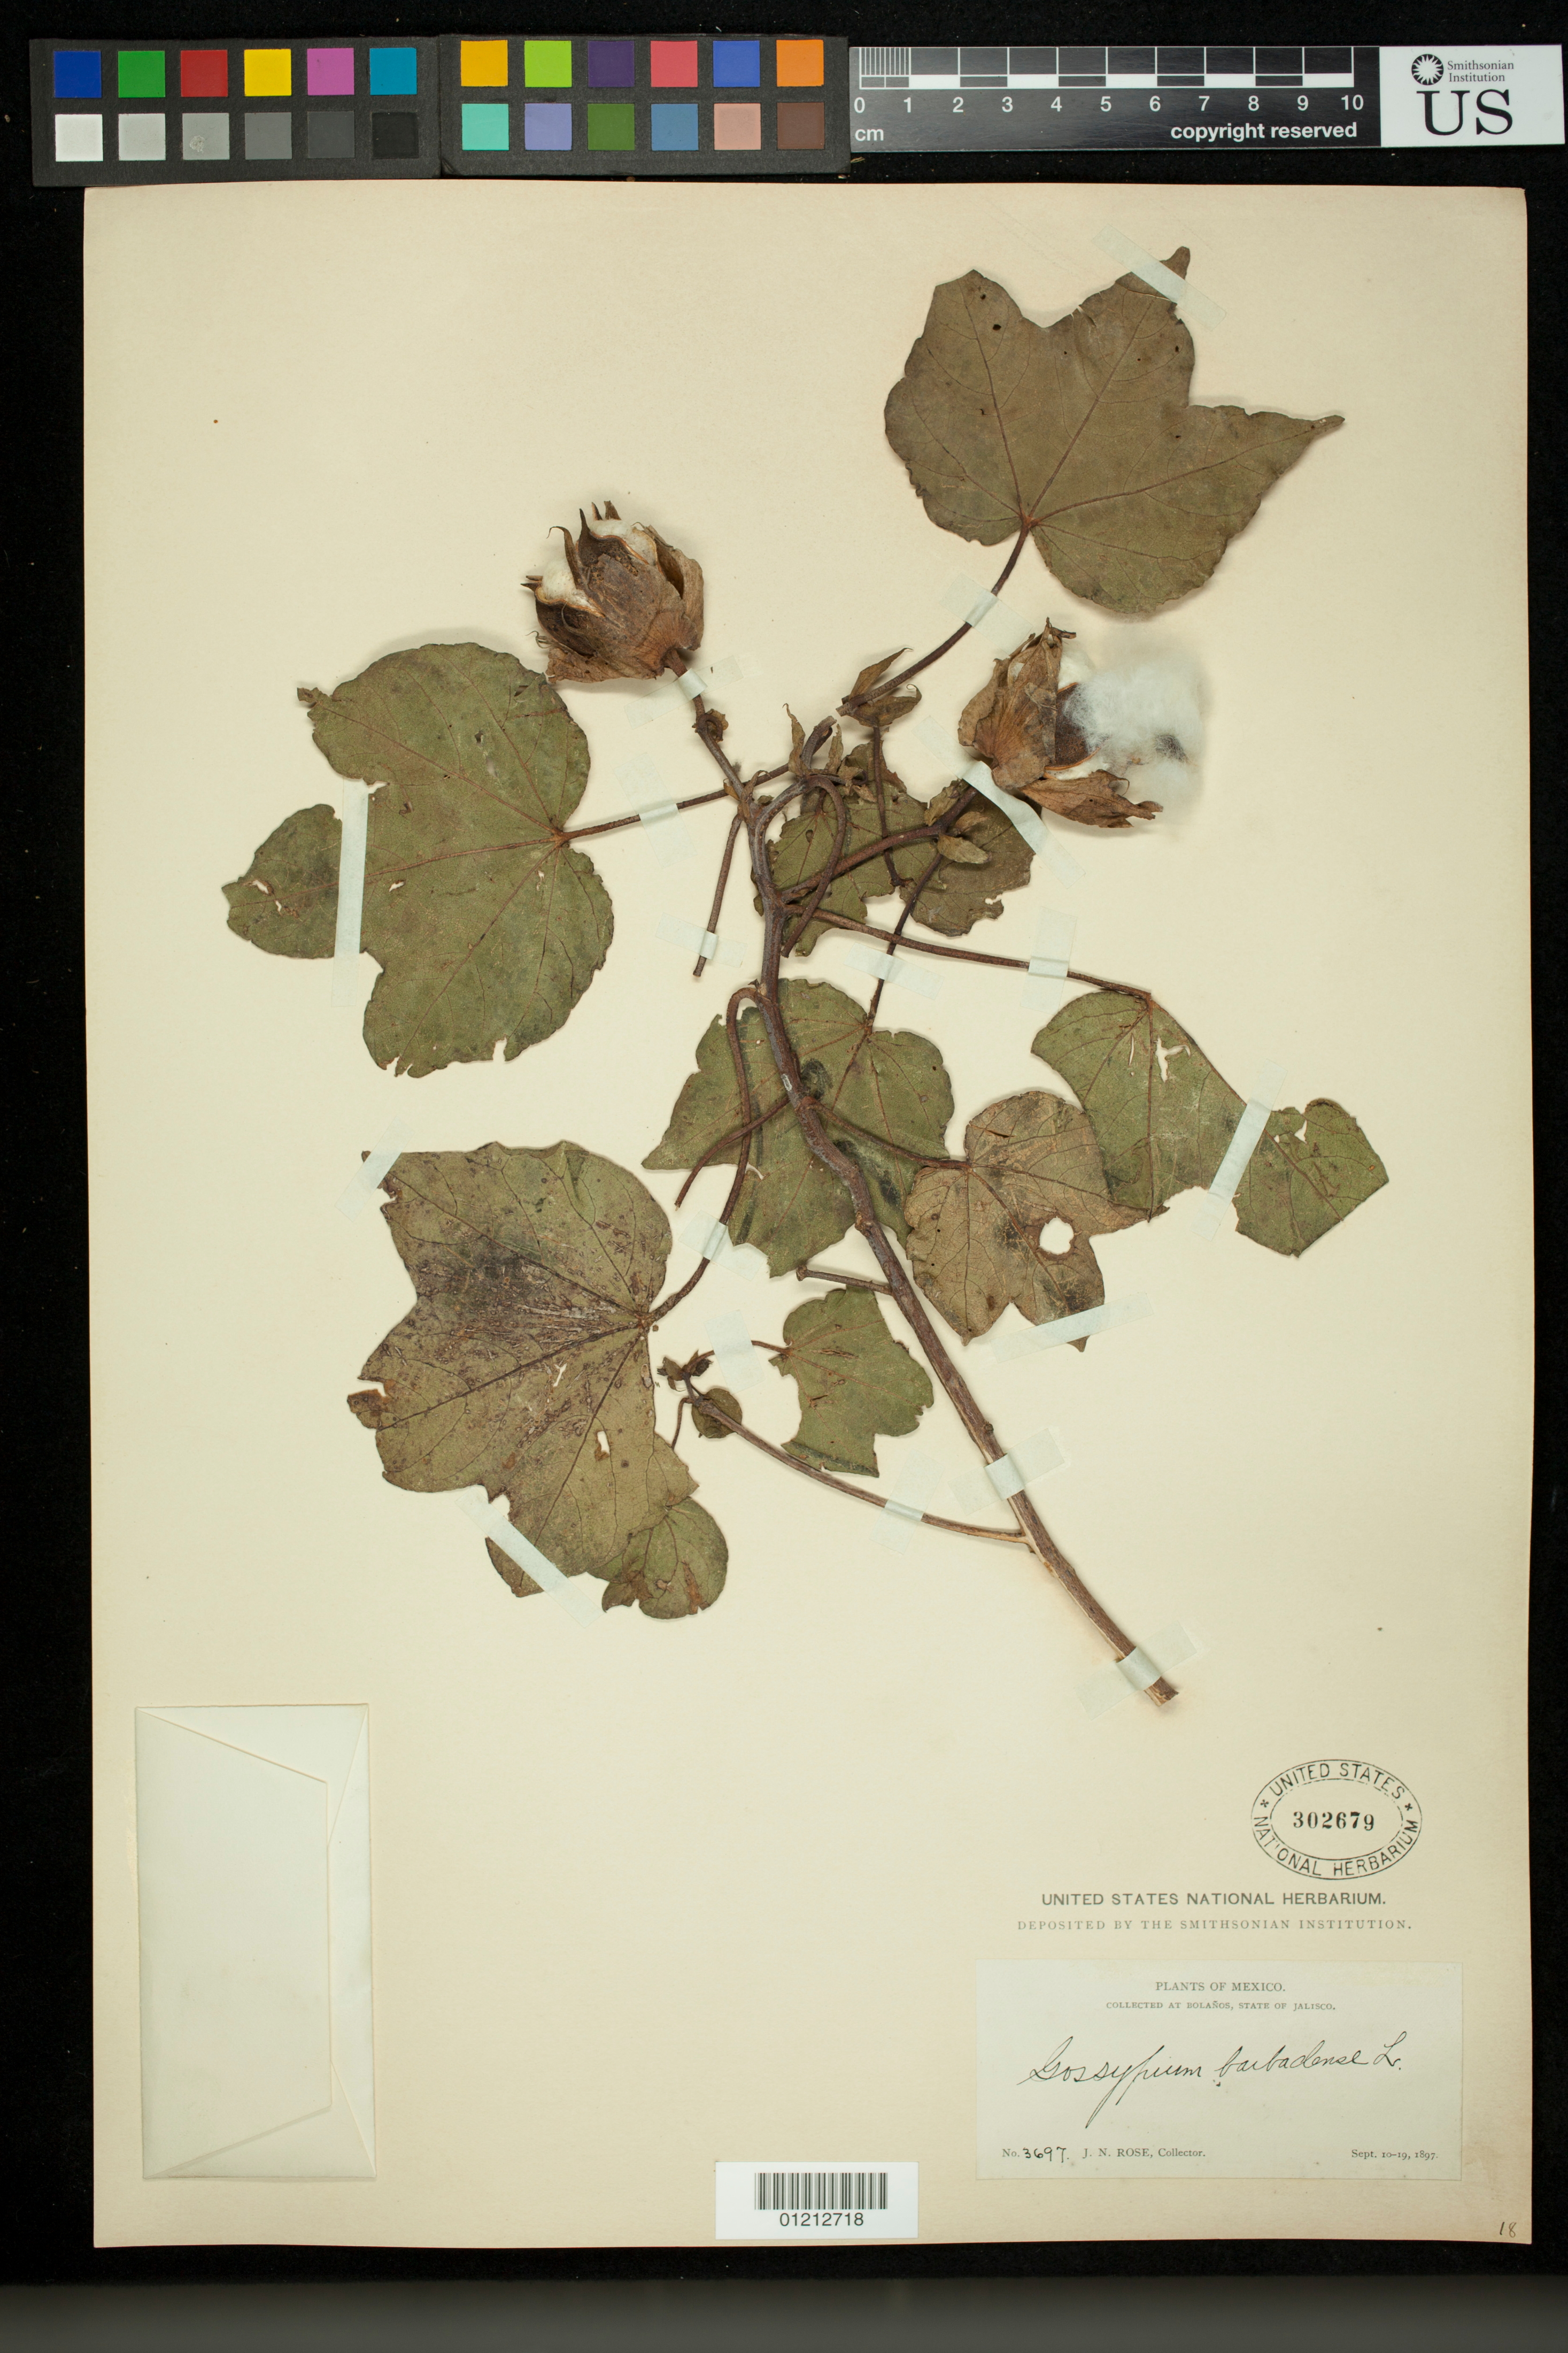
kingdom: Plantae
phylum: Tracheophyta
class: Magnoliopsida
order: Malvales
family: Malvaceae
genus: Gossypium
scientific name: Gossypium barbadense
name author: L.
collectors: J. N. Rose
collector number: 3697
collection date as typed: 10 Sep 1897 to 19 Sep 1897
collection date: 1897-09-10/1897-09-19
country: Mexico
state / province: Jalisco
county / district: Bolaños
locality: Bolaños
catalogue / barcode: US 302679